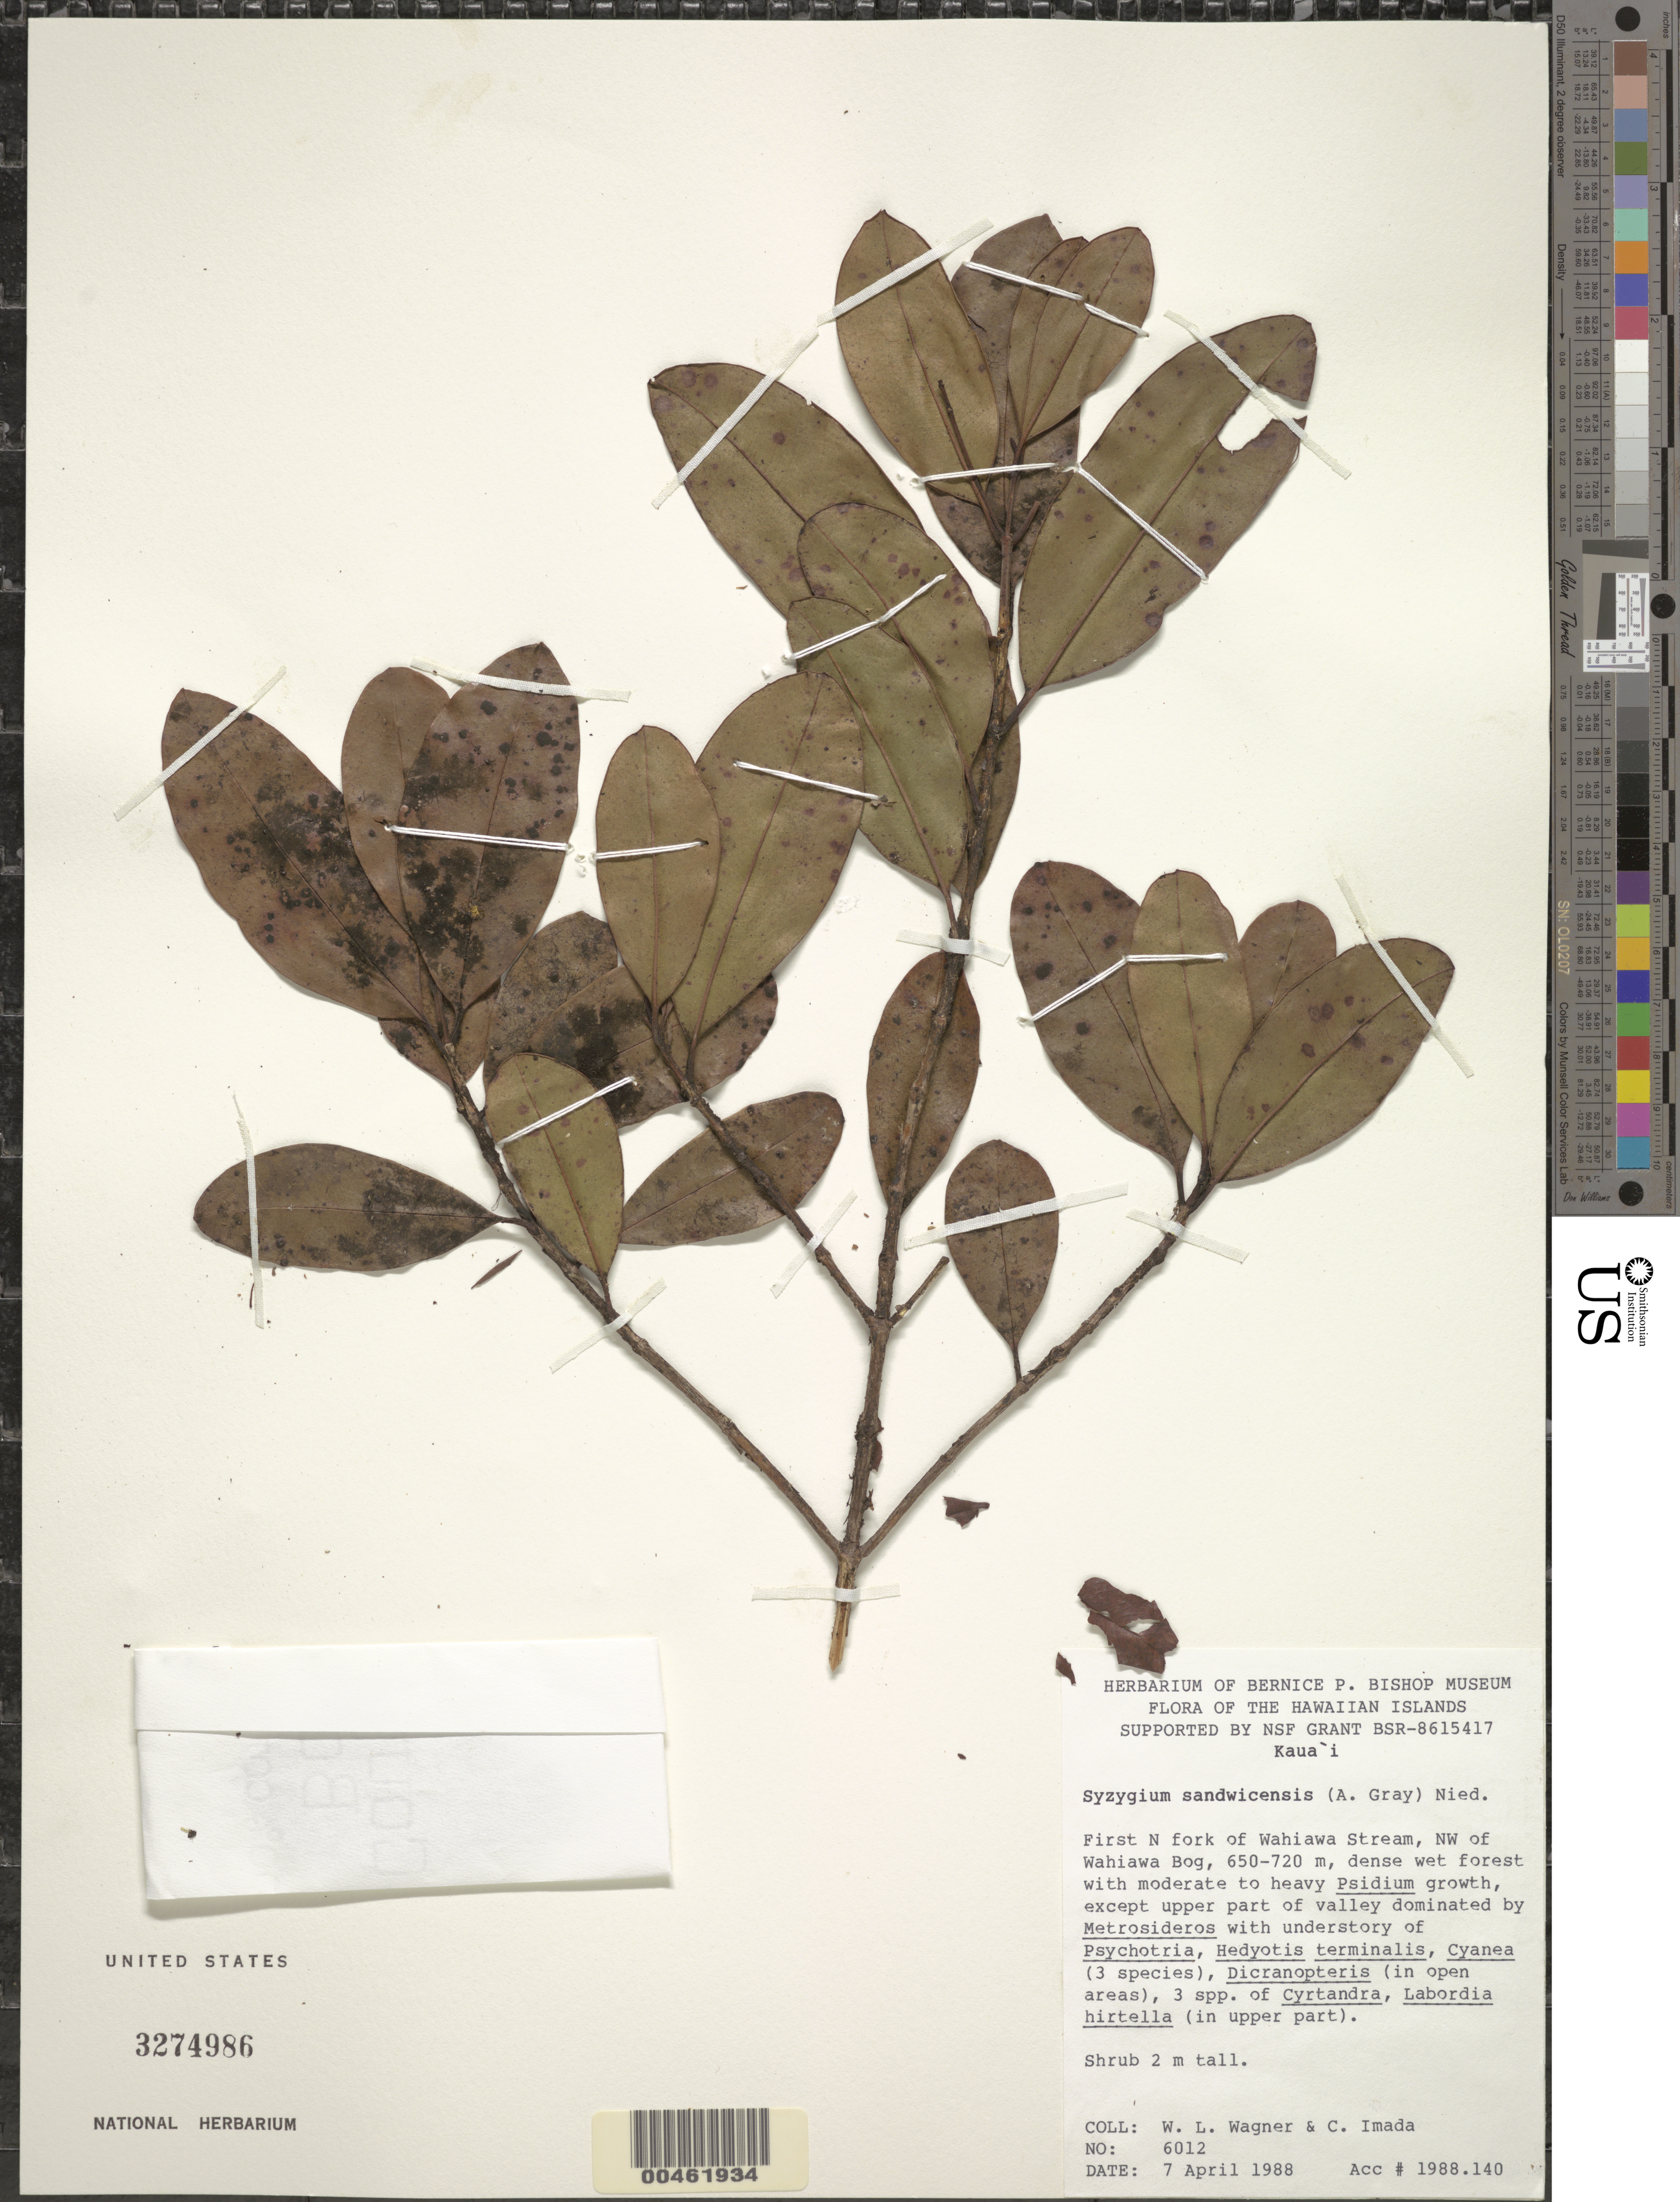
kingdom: Plantae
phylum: Tracheophyta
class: Magnoliopsida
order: Myrtales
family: Myrtaceae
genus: Syzygium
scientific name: Syzygium sandwicense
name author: (A. Gray) Müll. Stuttg.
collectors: W. L. Wagner & C. Imada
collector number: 6012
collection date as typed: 7 Apr 1988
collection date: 1988-04-07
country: United States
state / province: Hawaii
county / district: Kauai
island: Kaua'i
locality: First N fork of Wahiawa Stream, NW of Wahiawa Bog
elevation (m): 650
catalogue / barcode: US 3274986